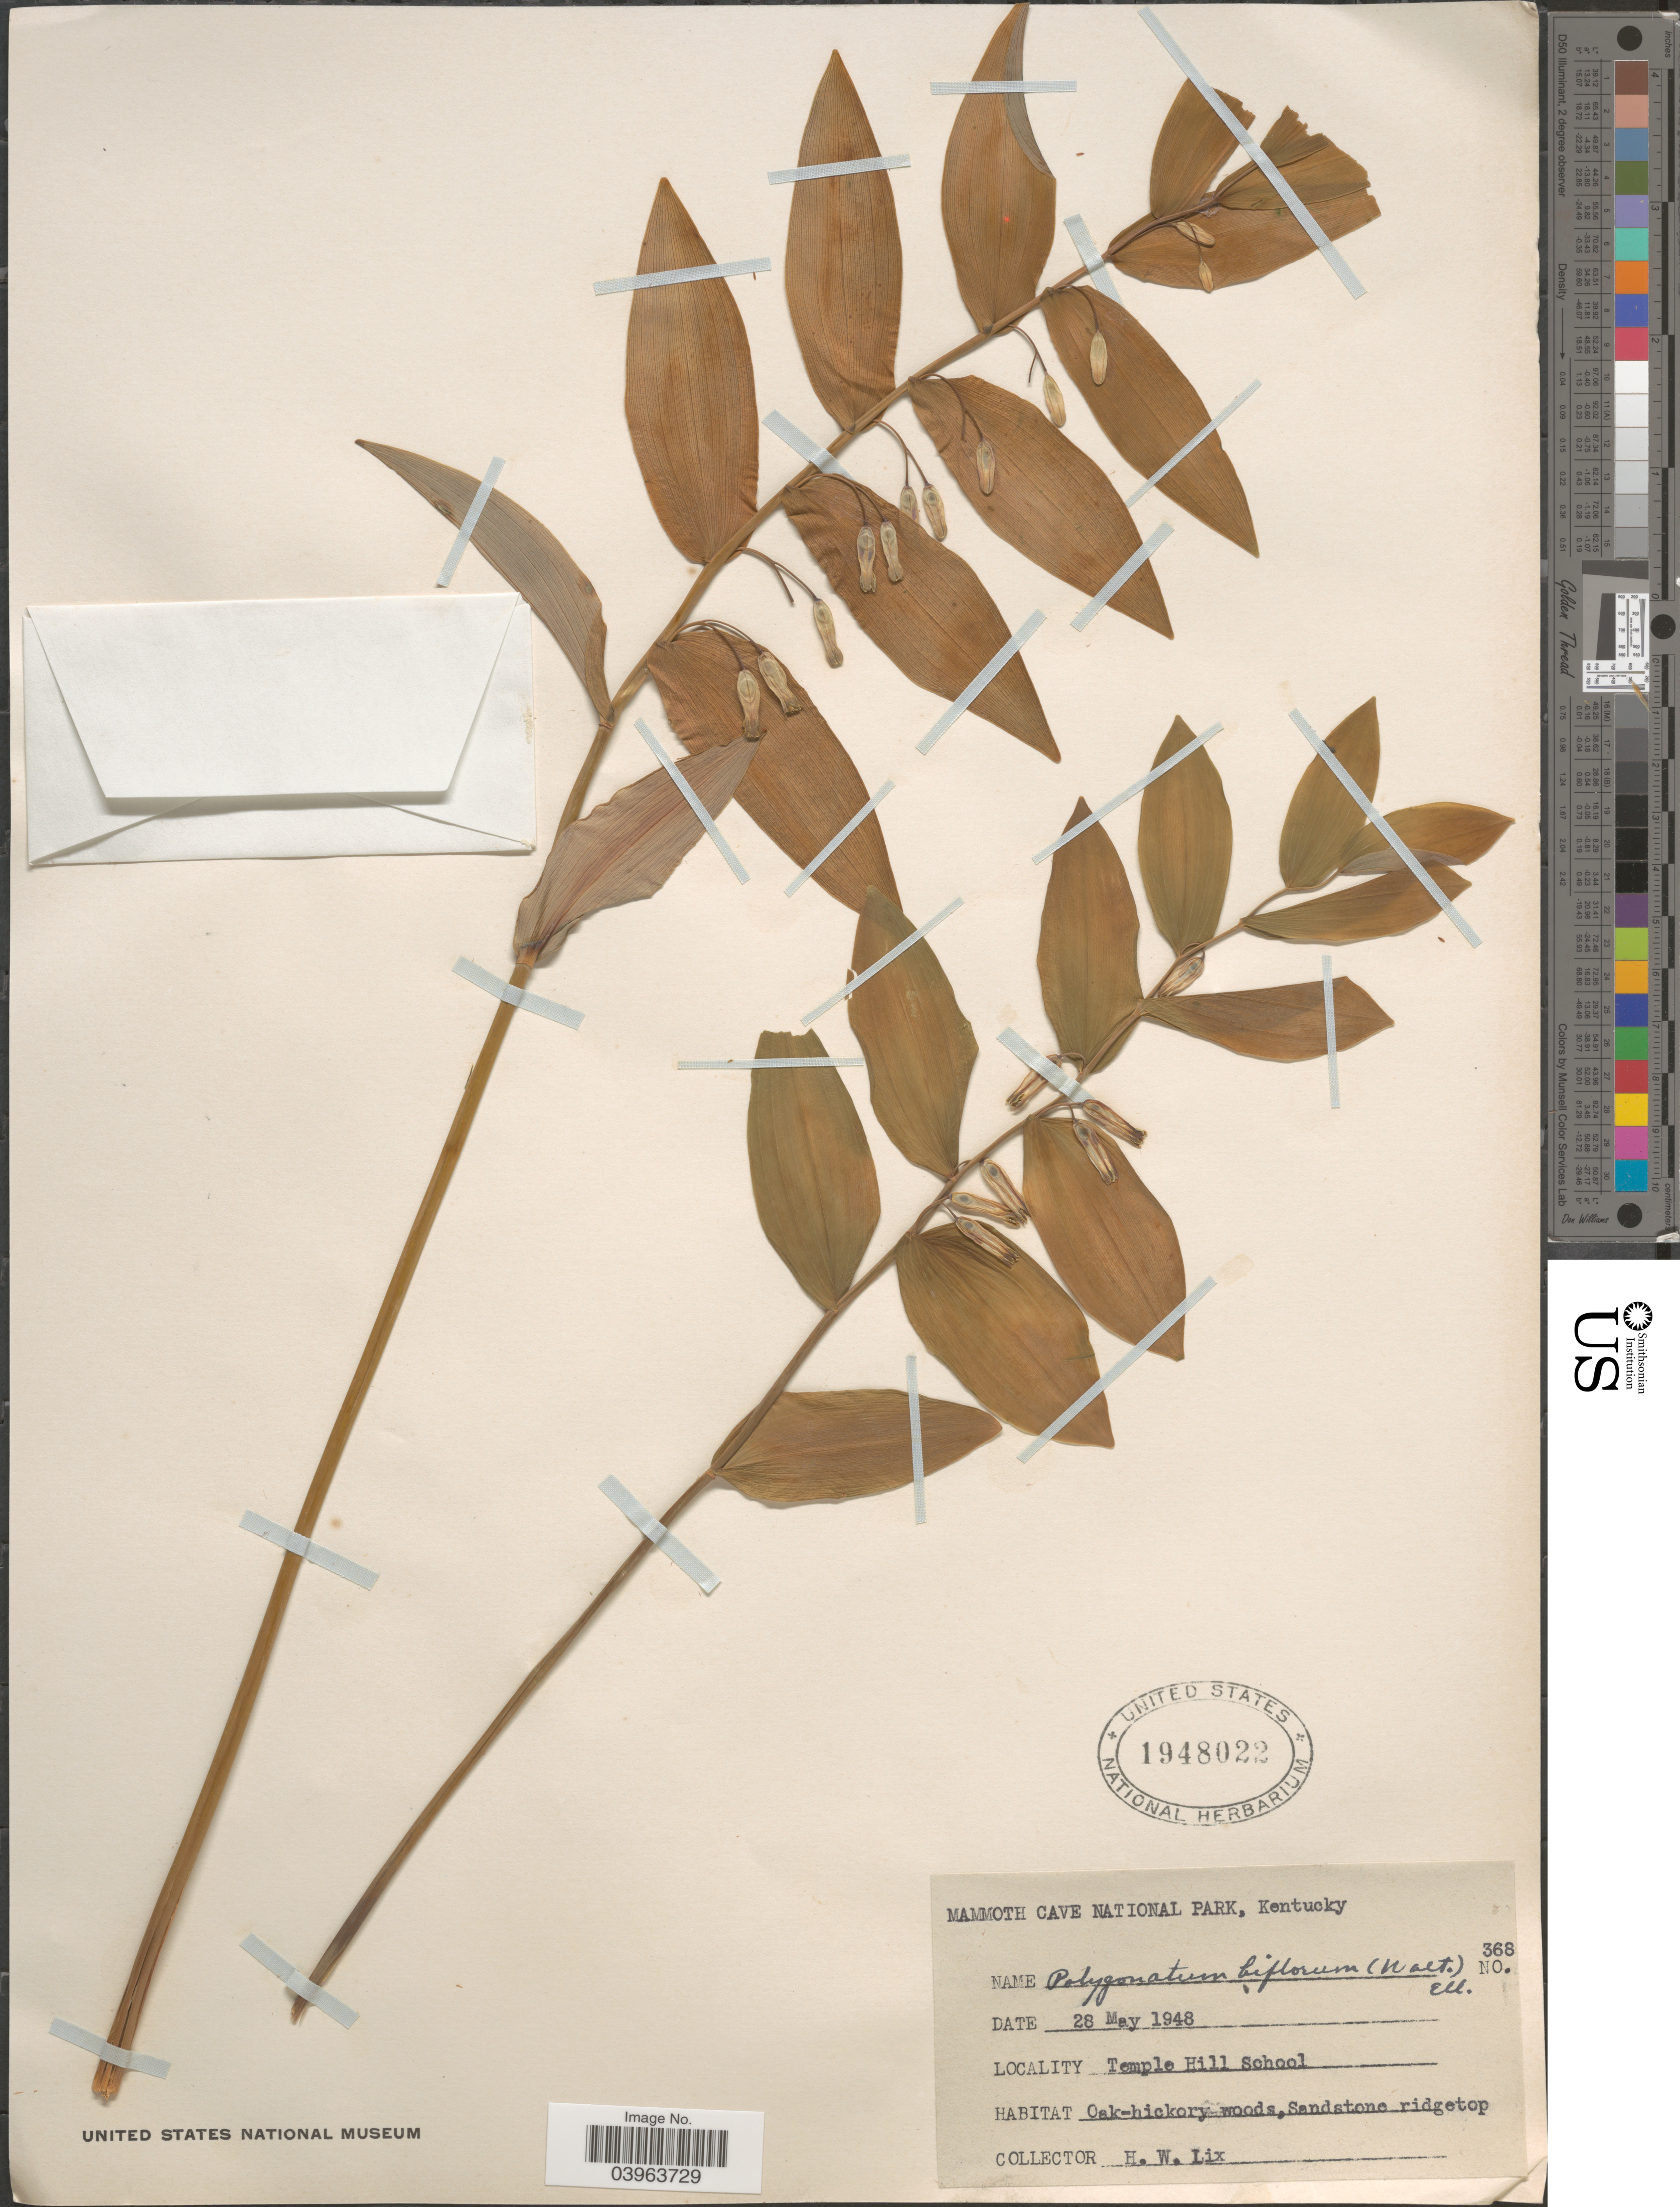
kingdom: Plantae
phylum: Tracheophyta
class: Liliopsida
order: Asparagales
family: Asparagaceae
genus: Polygonatum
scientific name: Polygonatum biflorum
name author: (Walter) Elliott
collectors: H. W. Lix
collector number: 368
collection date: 1948-05-28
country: United States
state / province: Kentucky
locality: Mammoth Cave National Park. Temple Hill School.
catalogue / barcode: US 1948022